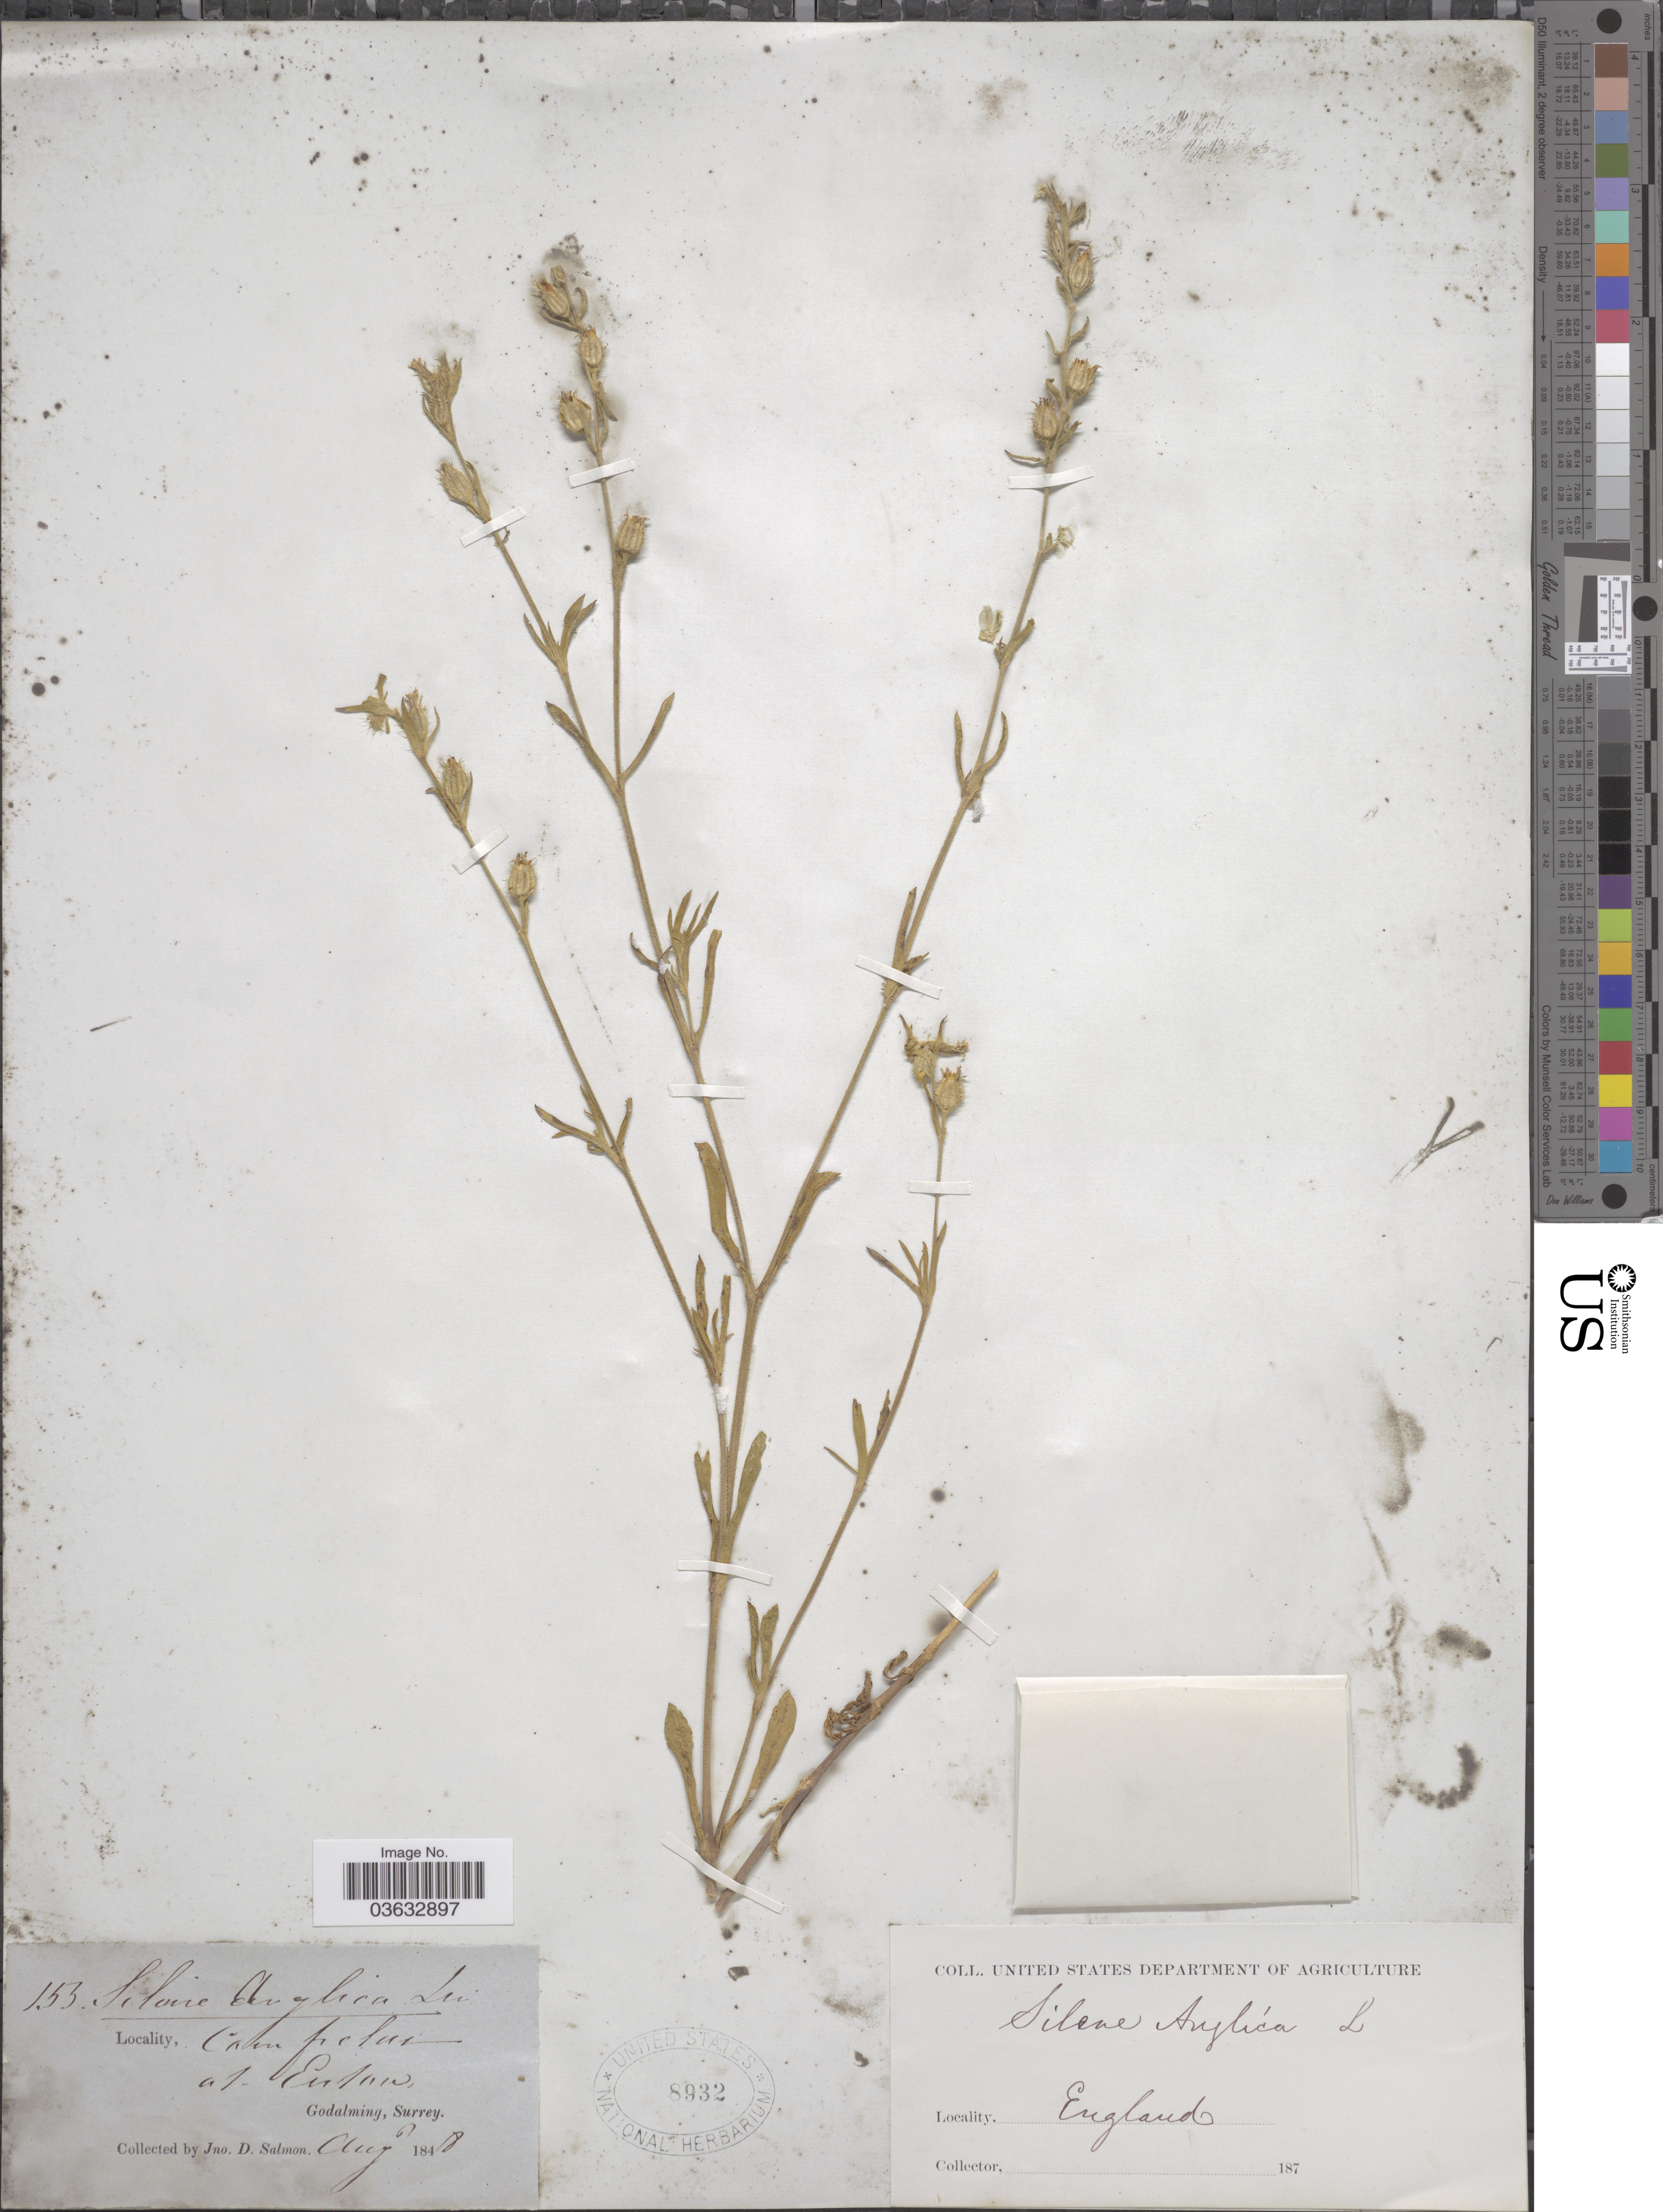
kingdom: Plantae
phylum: Tracheophyta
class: Magnoliopsida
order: Caryophyllales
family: Caryophyllaceae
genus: Silene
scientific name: Silene anglica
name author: L.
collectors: J. Salmon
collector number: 153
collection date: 1848-08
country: United Kingdom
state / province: England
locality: Corn field At Enton, Godalming, Surrey.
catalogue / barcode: US 8932